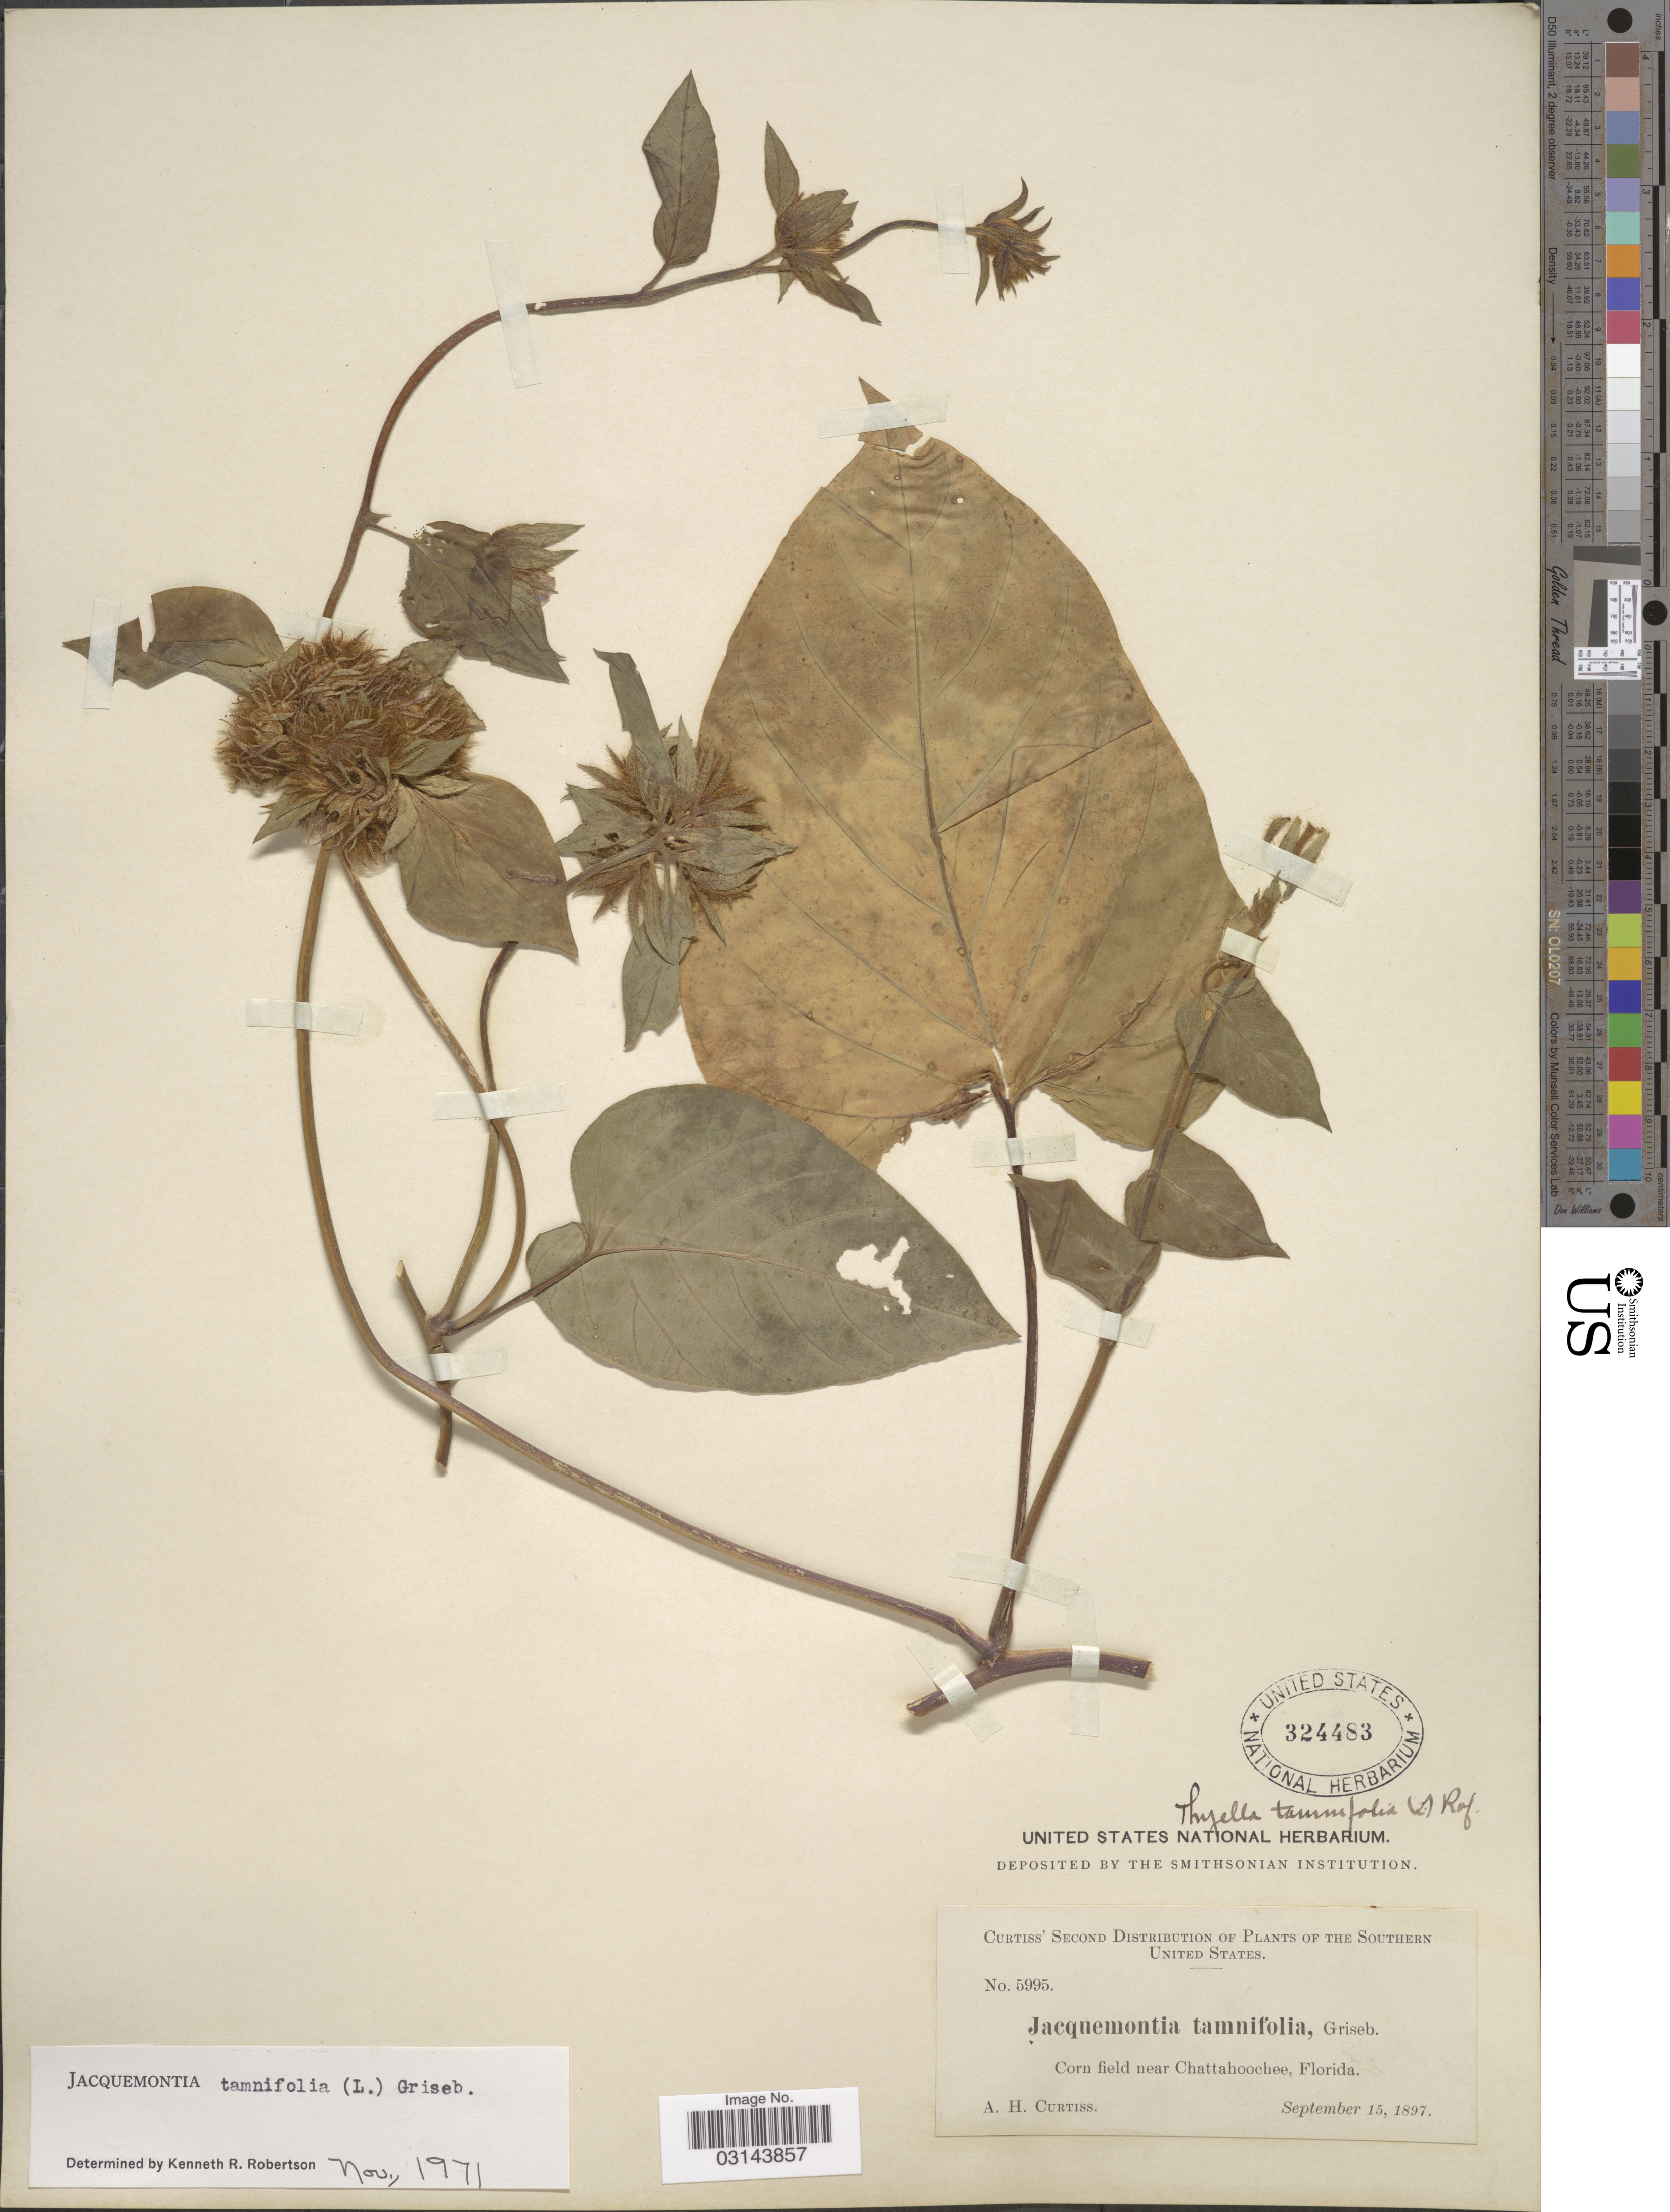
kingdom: Plantae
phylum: Tracheophyta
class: Magnoliopsida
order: Solanales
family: Convolvulaceae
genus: Jacquemontia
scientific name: Jacquemontia tamnifolia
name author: (L.) Griseb.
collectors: A. H. Curtiss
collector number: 5995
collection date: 1897-09-15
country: United States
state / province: Florida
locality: The Southern United States. Corn field near Chattahoochee.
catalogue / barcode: US 324483